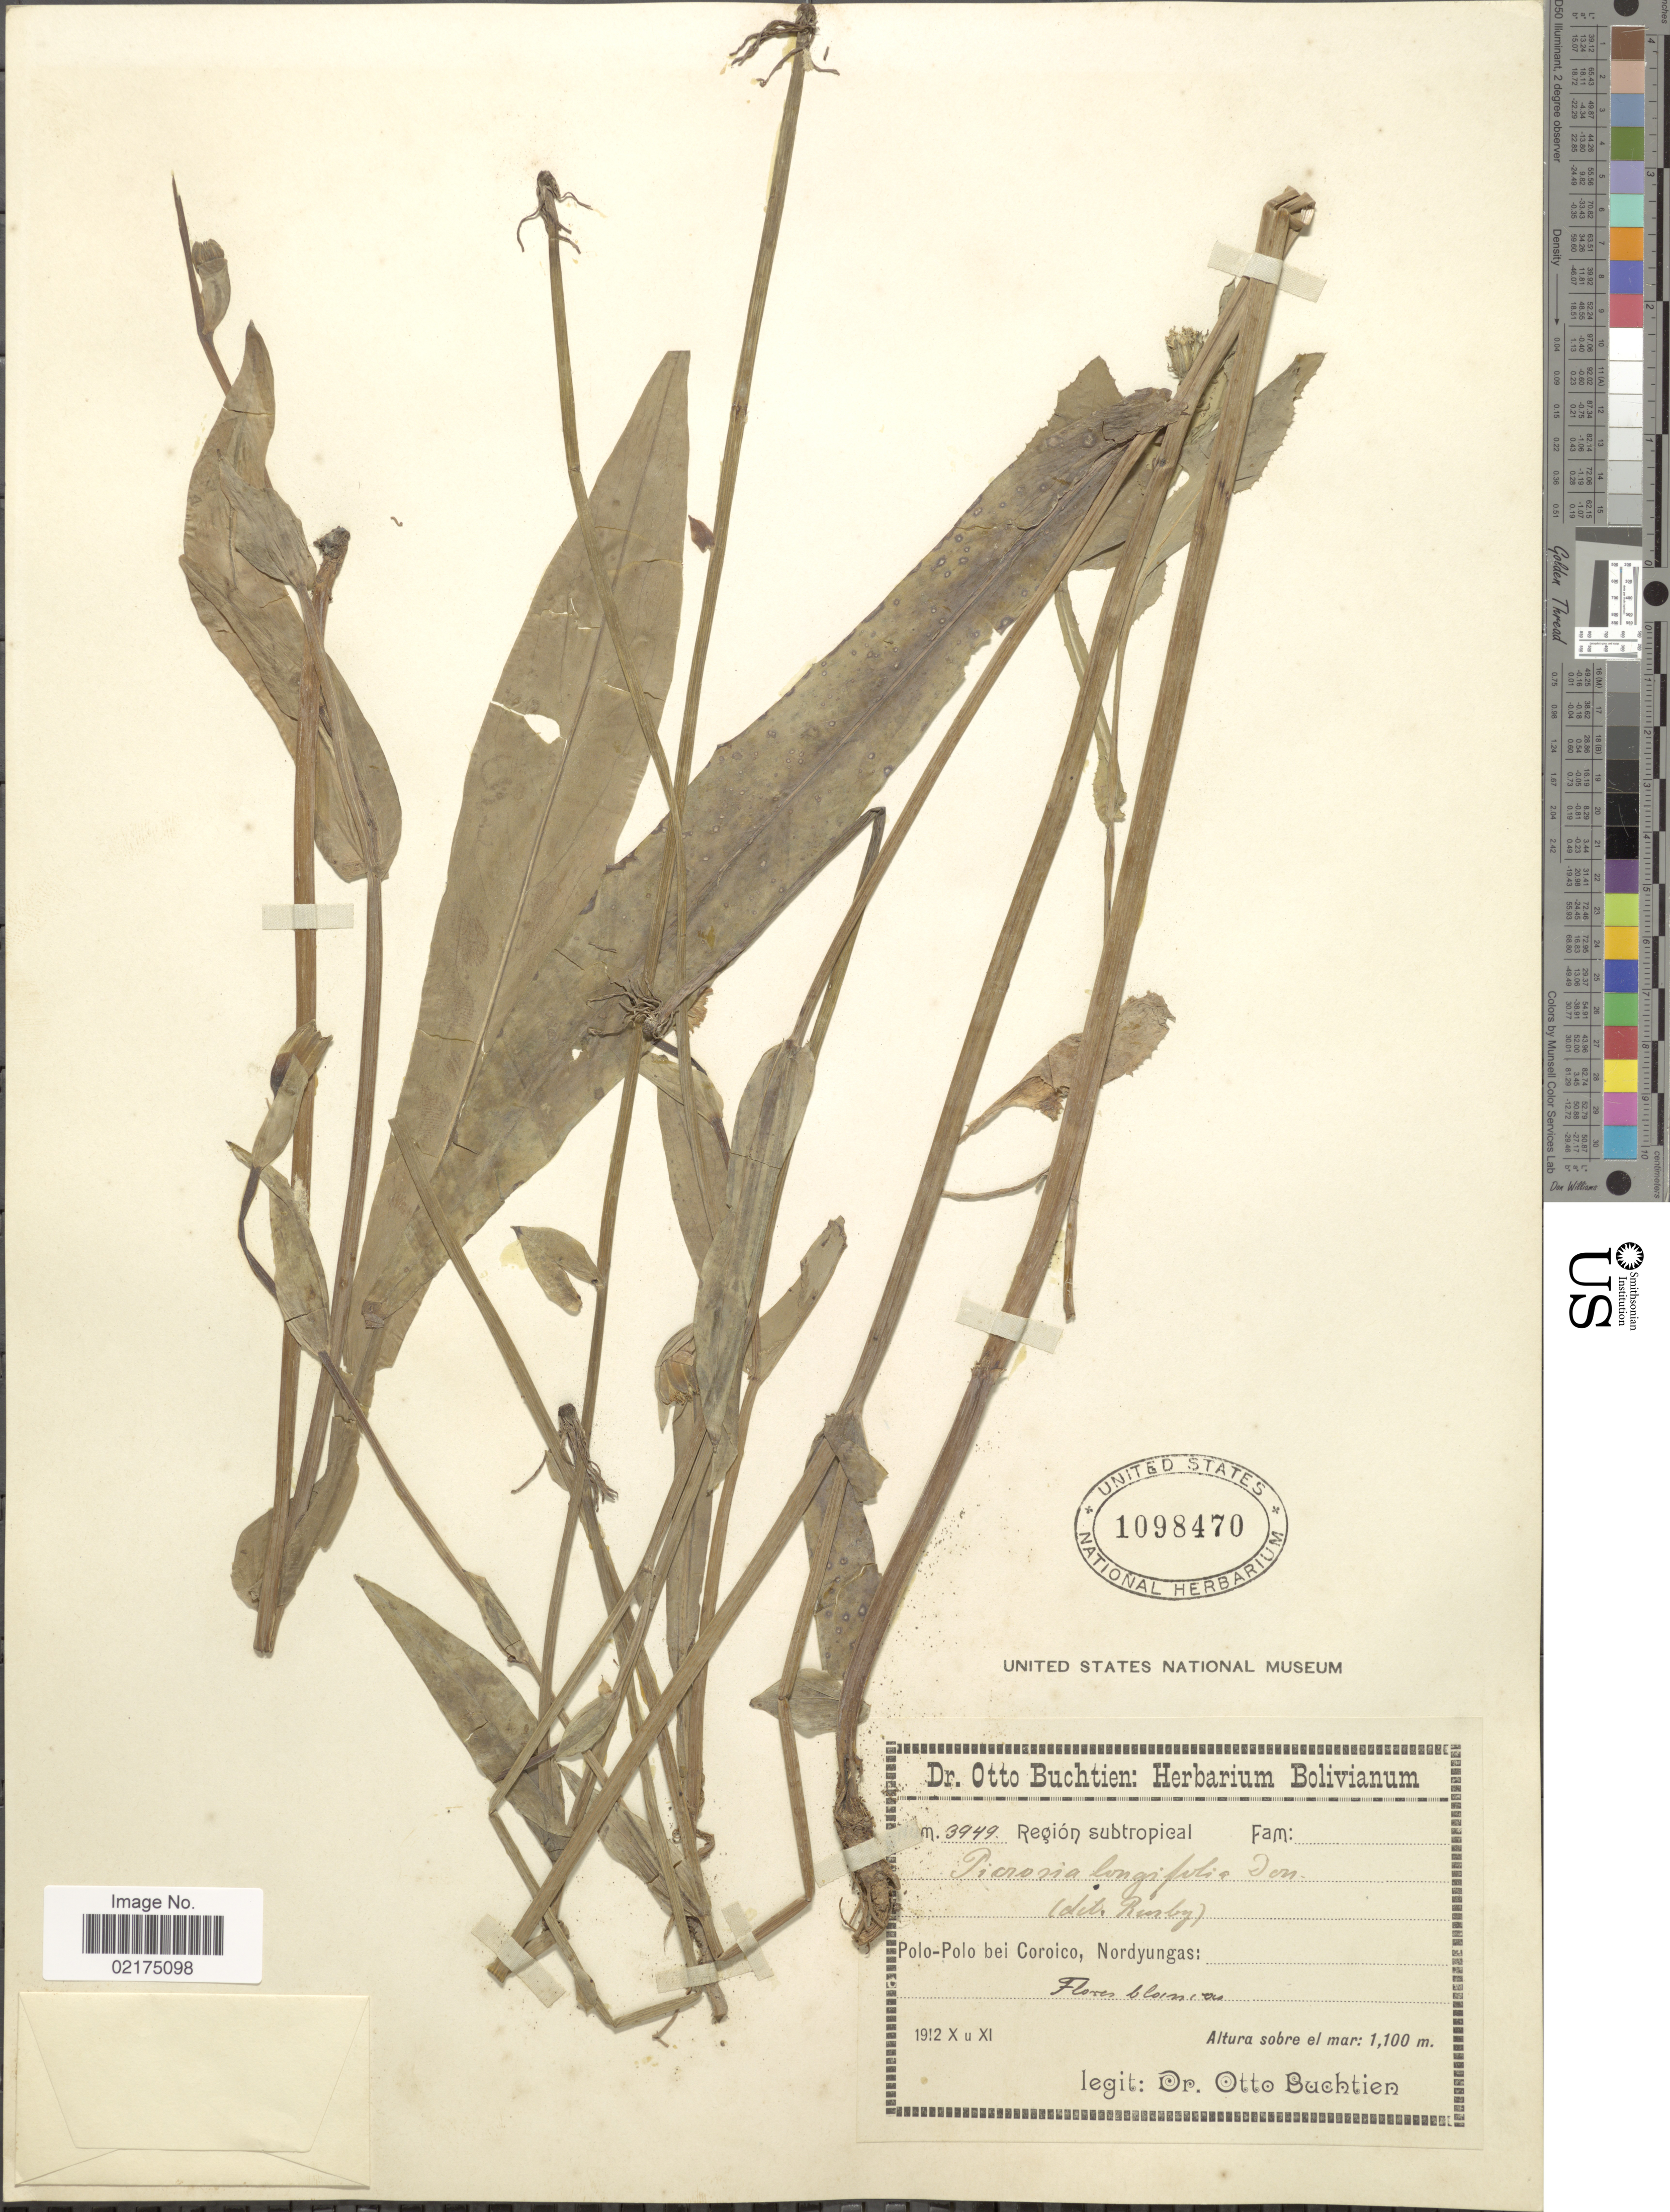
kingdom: Plantae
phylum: Tracheophyta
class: Magnoliopsida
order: Asterales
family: Asteraceae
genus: Picrosia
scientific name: Picrosia longifolia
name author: D. Don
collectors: O. Buchtien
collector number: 3949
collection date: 1912-10/1912-11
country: Bolivia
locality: Polo-Polo bei Coroico, Nordyungas.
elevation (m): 1100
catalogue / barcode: US 1098470